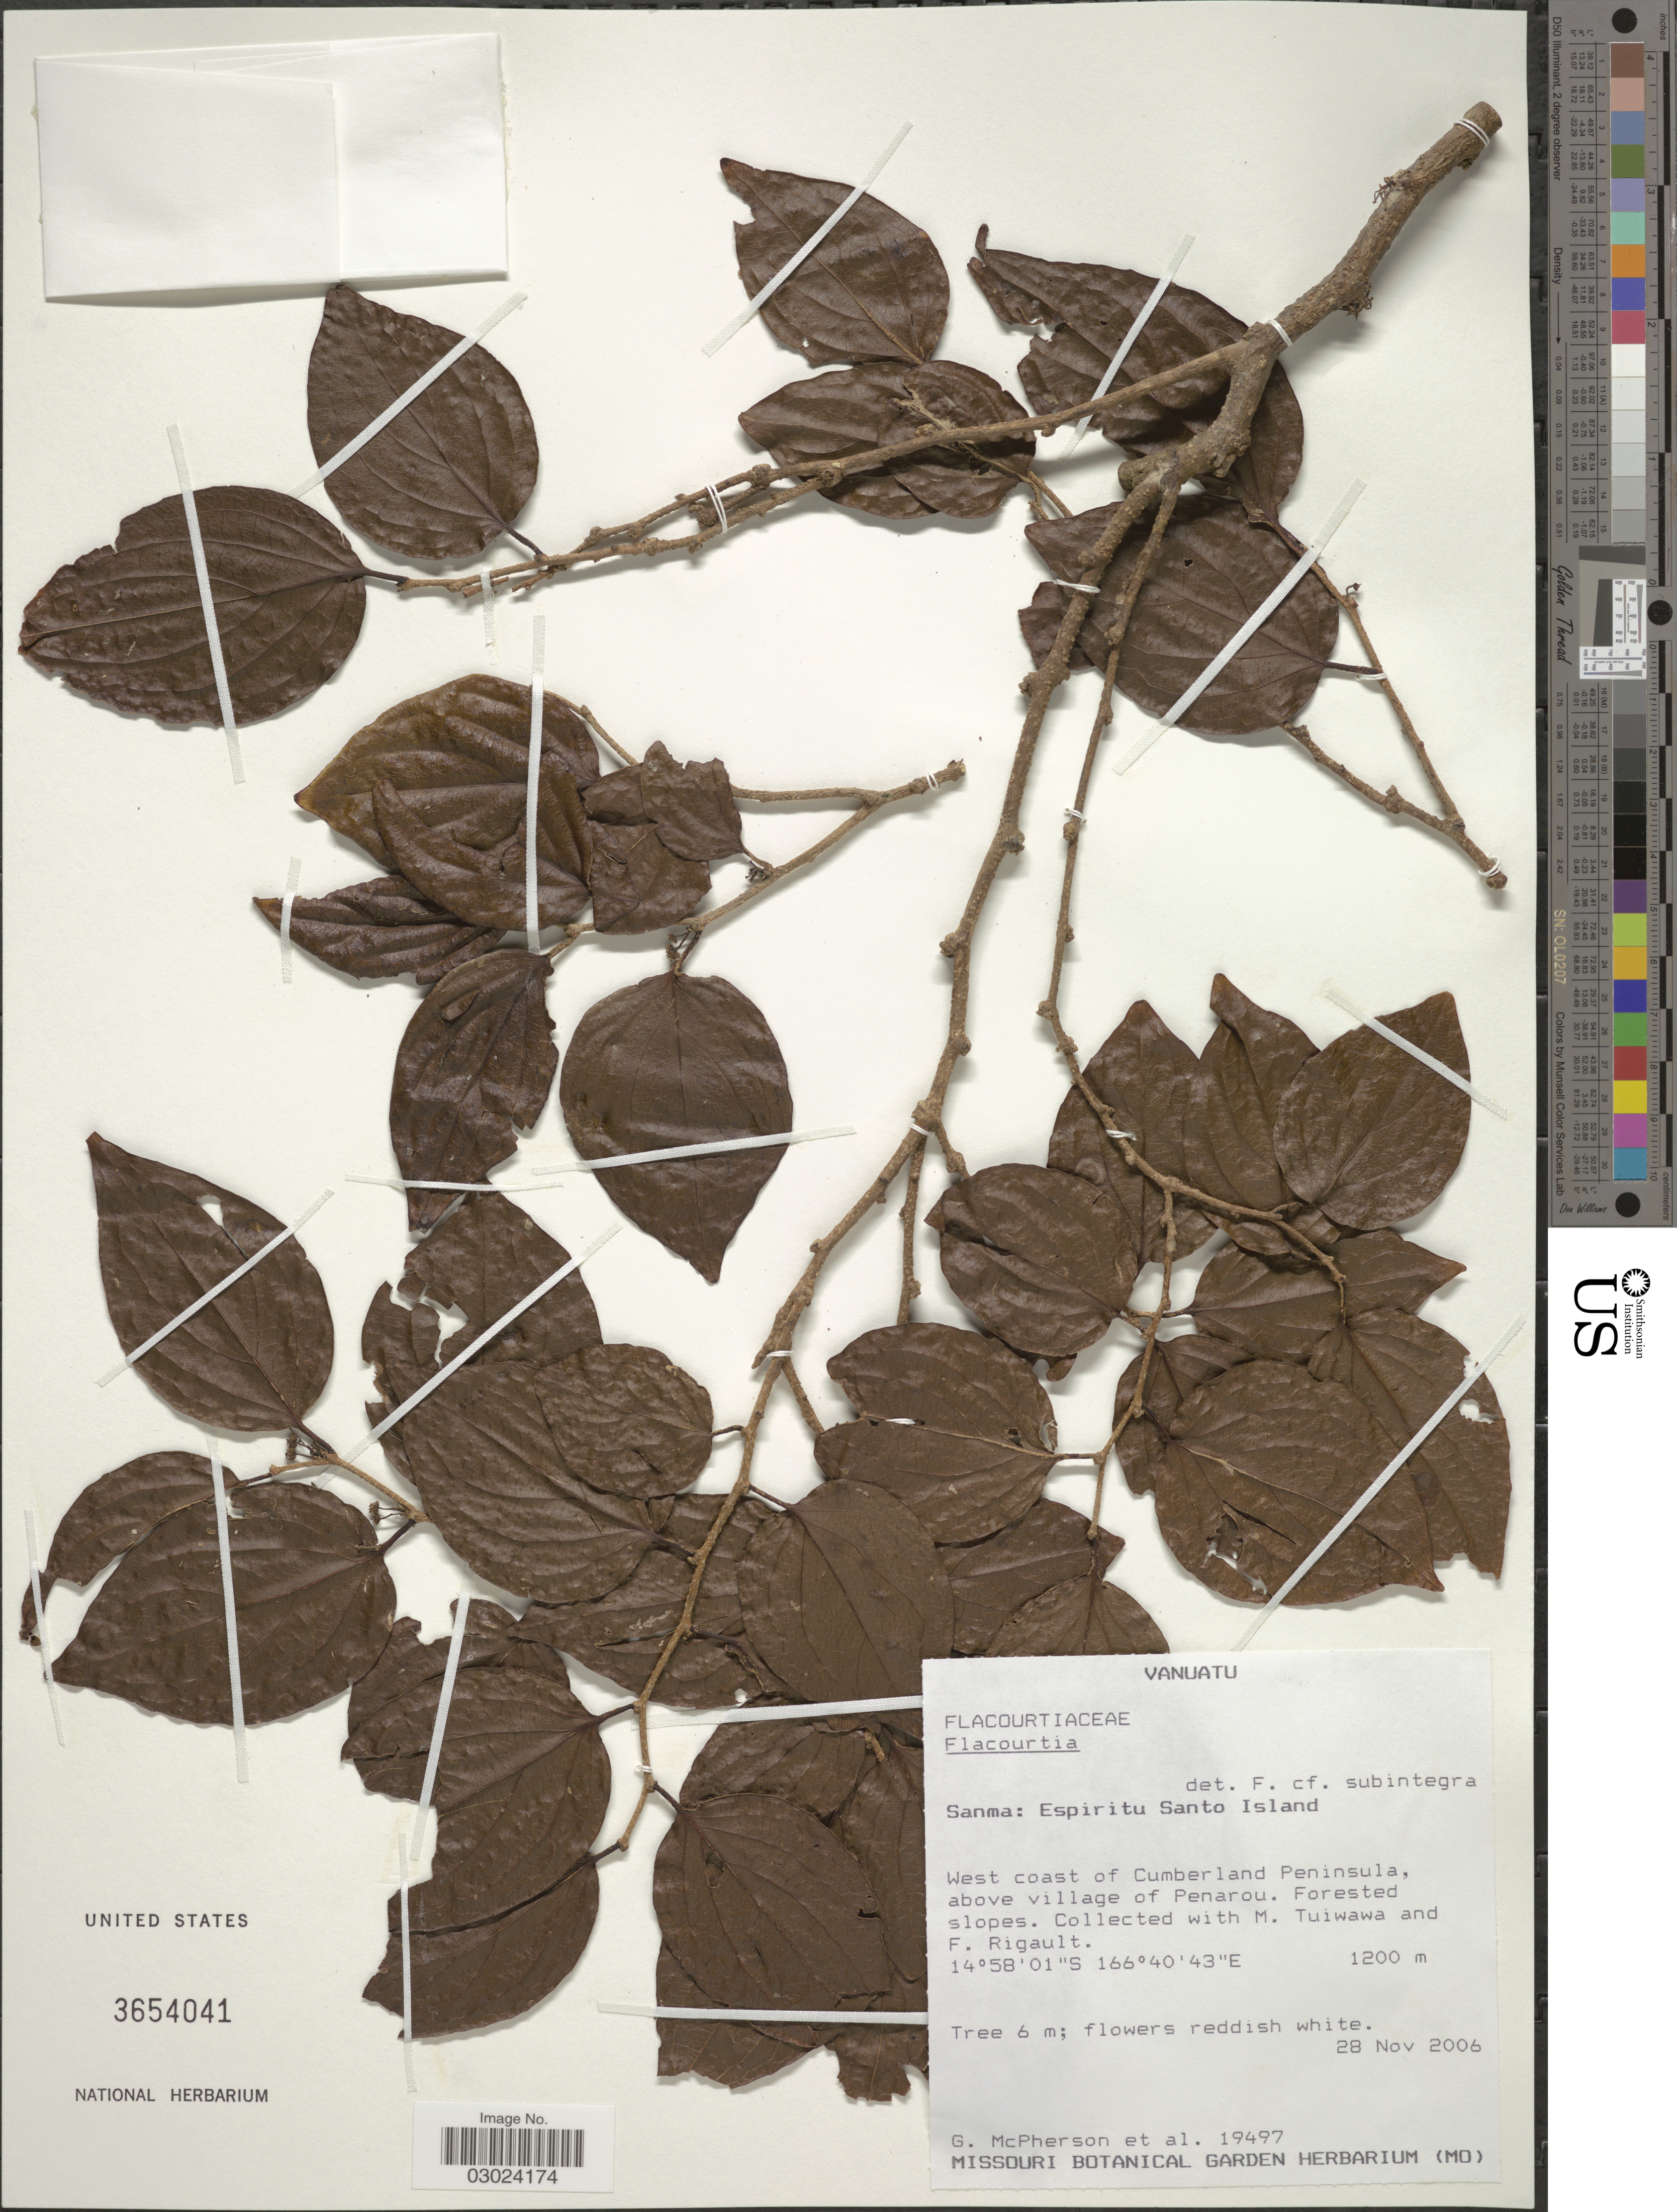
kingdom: Plantae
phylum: Tracheophyta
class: Magnoliopsida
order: Malpighiales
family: Salicaceae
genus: Flacourtia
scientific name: Flacourtia sp.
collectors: G. McPherson, M. Tuiwawa & F. Rigault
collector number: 19497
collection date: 2006-11-28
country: Vanuatu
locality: Sanma: Espiritu Santo Island. West coast of Cumberland Peninsula, above village of Penarou.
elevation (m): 1200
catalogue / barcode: US 3654041